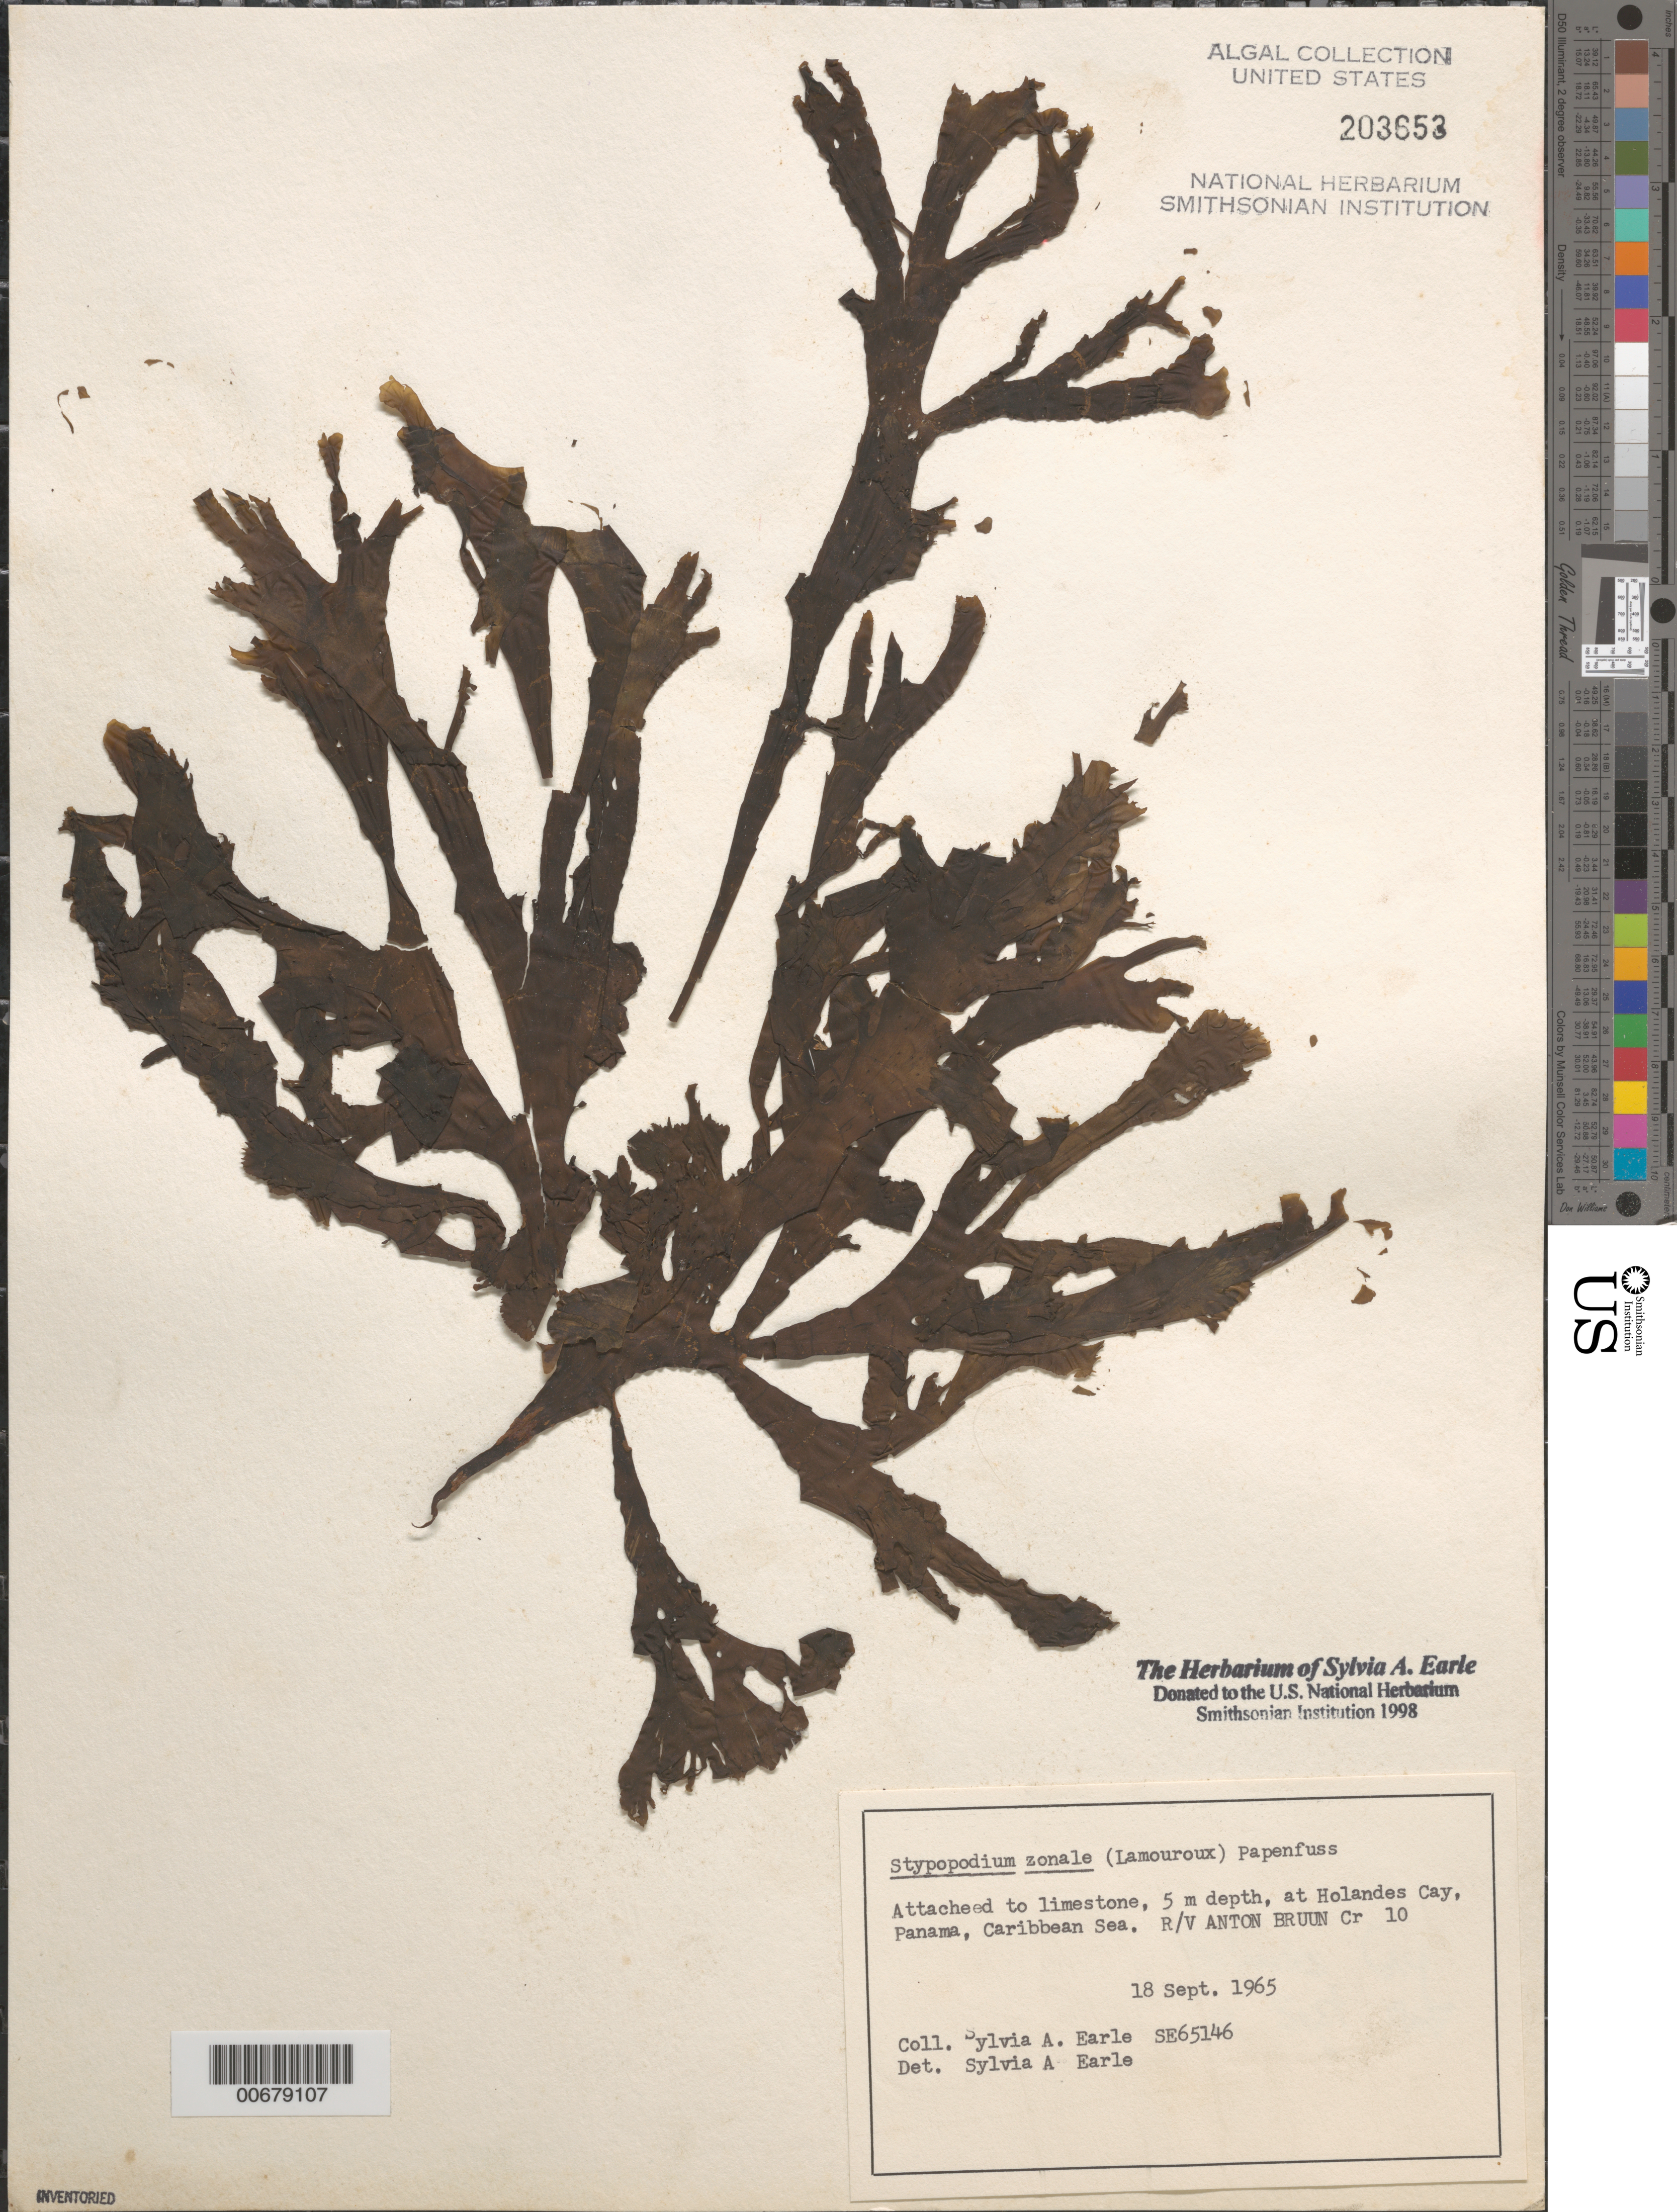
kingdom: Chromista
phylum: Ochrophyta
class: Phaeophyceae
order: Dictyotales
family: Dictyotaceae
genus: Stypopodium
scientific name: Stypopodium zonale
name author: (J.V.Lamouroux) Papenf.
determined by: Earle, S. A.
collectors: S. A. Earle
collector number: SE 65146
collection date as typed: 18 Sep 1965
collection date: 1965-09-18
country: Panama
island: Holandes Cay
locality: Caribbean Sea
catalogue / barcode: US 203653